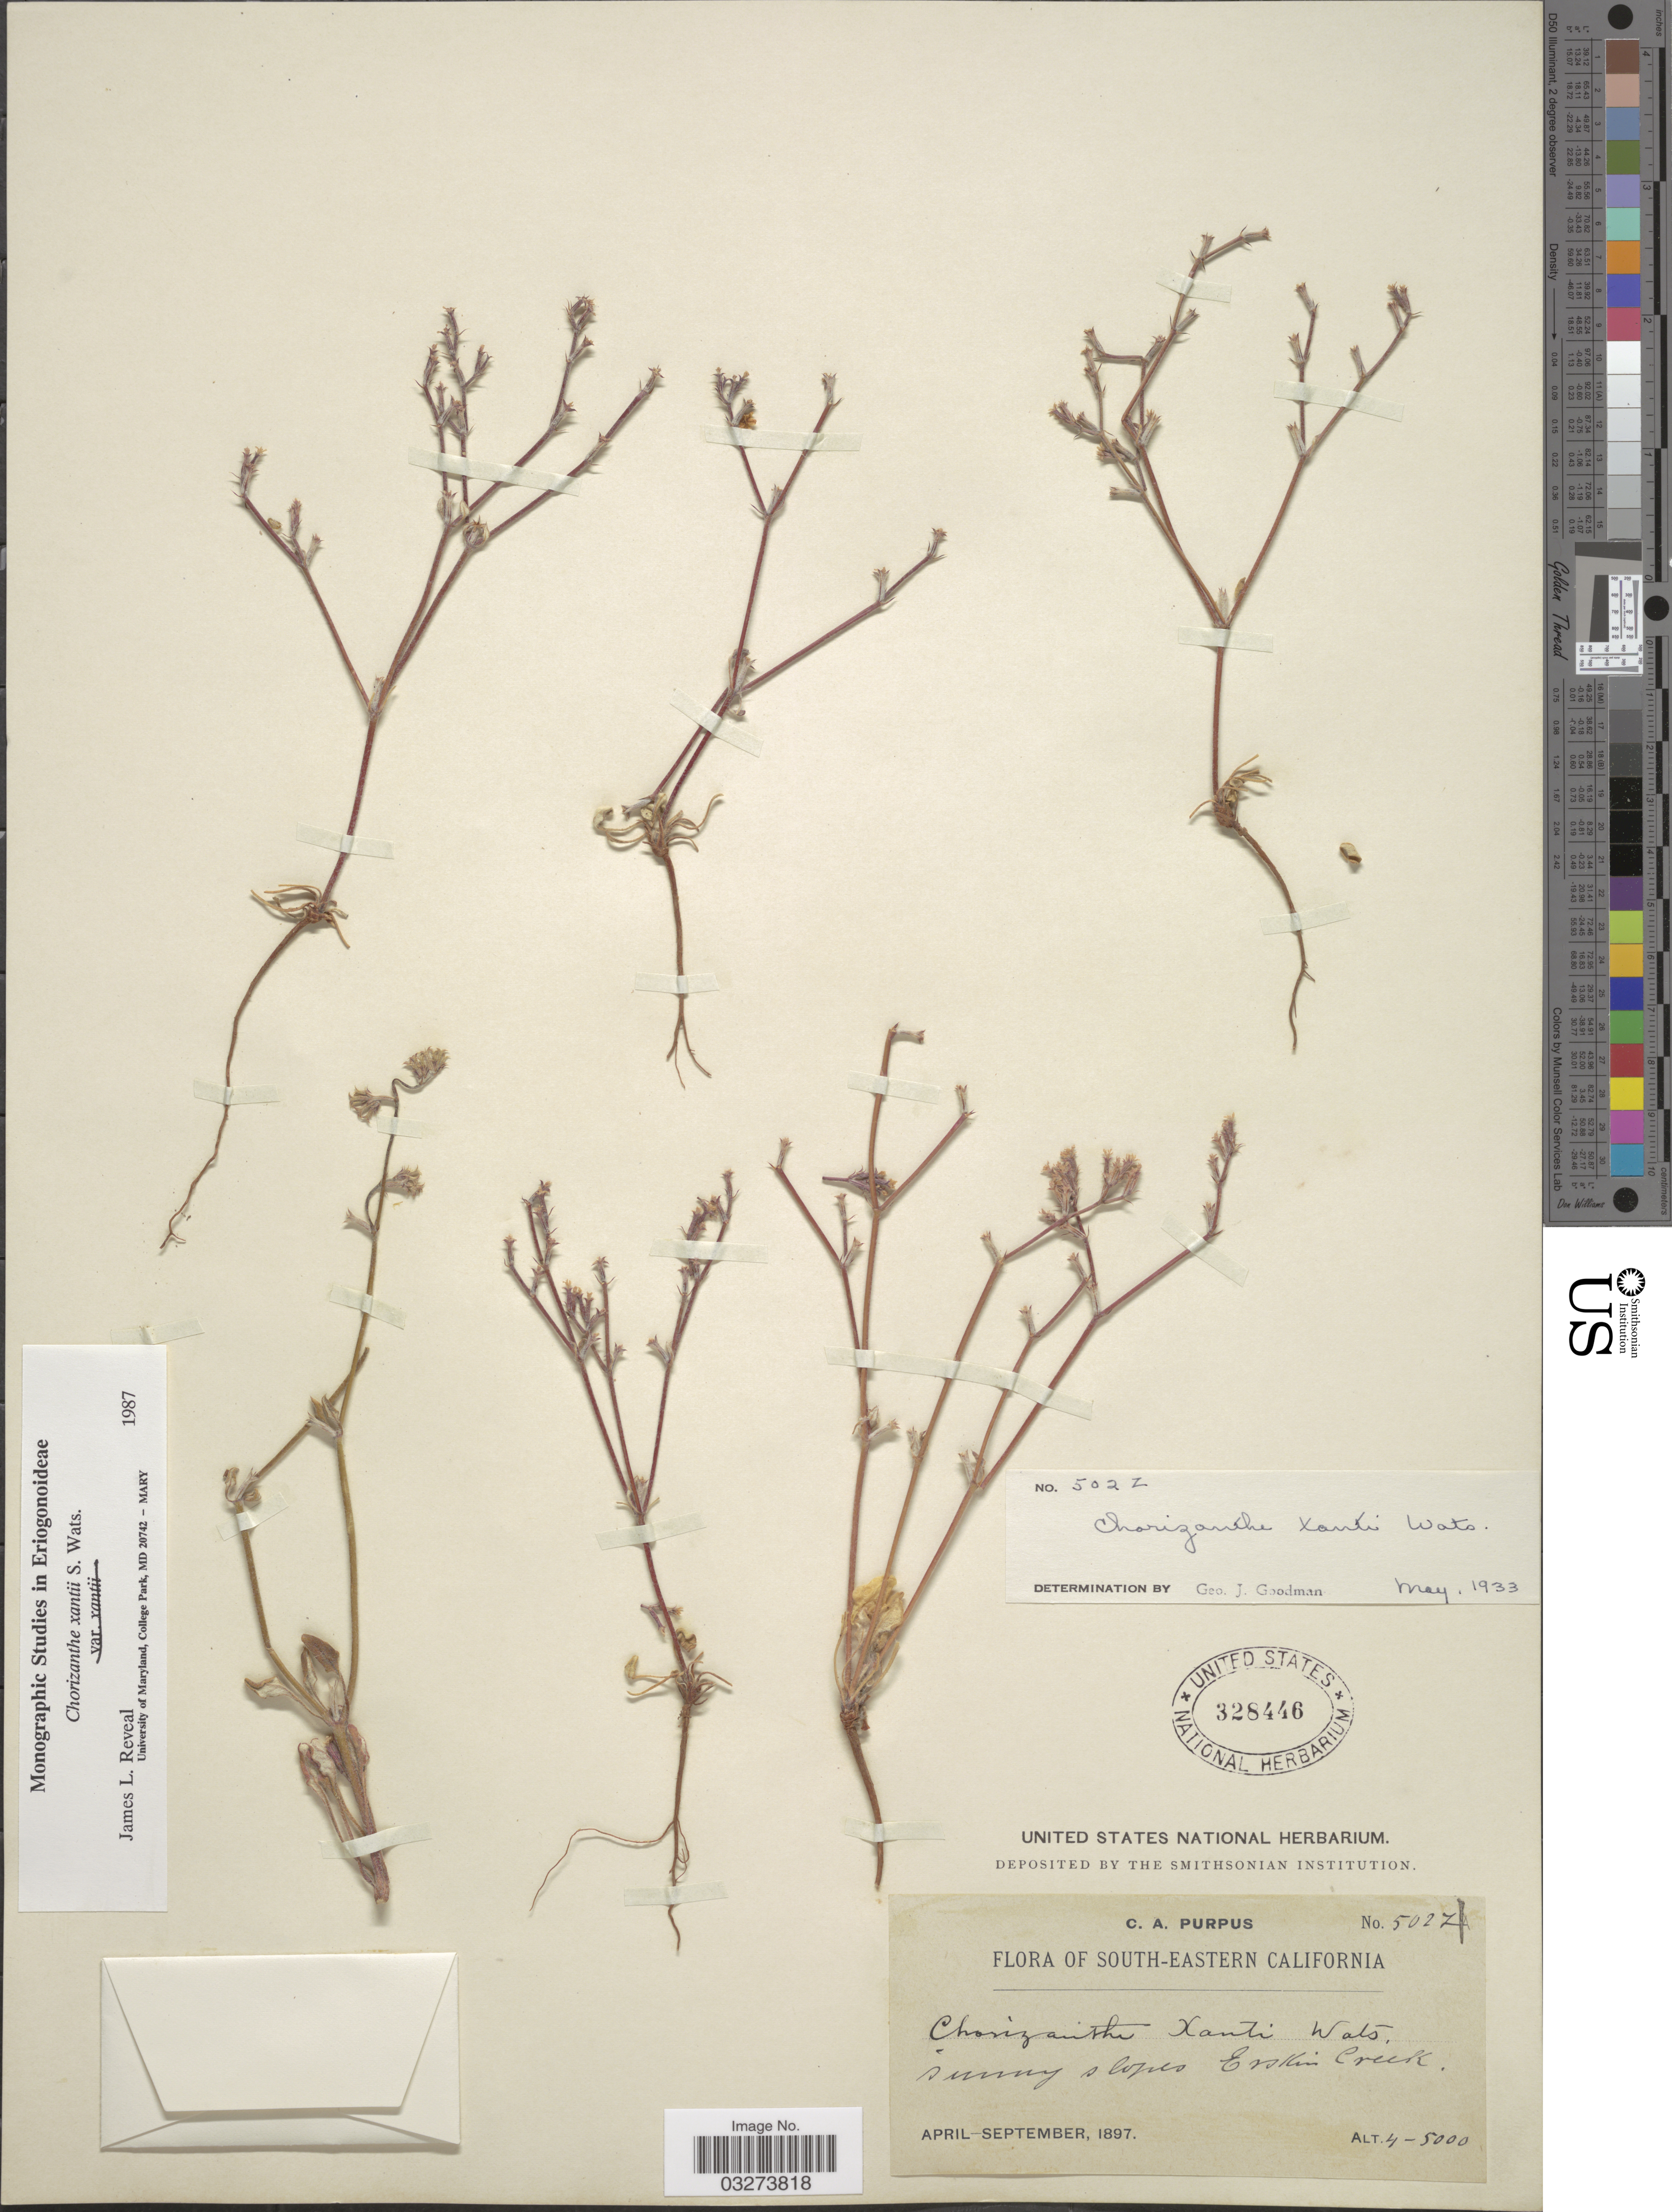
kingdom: Plantae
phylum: Tracheophyta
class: Magnoliopsida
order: Caryophyllales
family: Polygonaceae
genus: Chorizanthe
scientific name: Chorizanthe xanti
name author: S. Watson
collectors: C. A. Purpus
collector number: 5027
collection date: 1897-04/1897-09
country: United States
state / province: California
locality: South-Eastern California. Sunny slopes Erskin Creek.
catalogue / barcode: US 328446